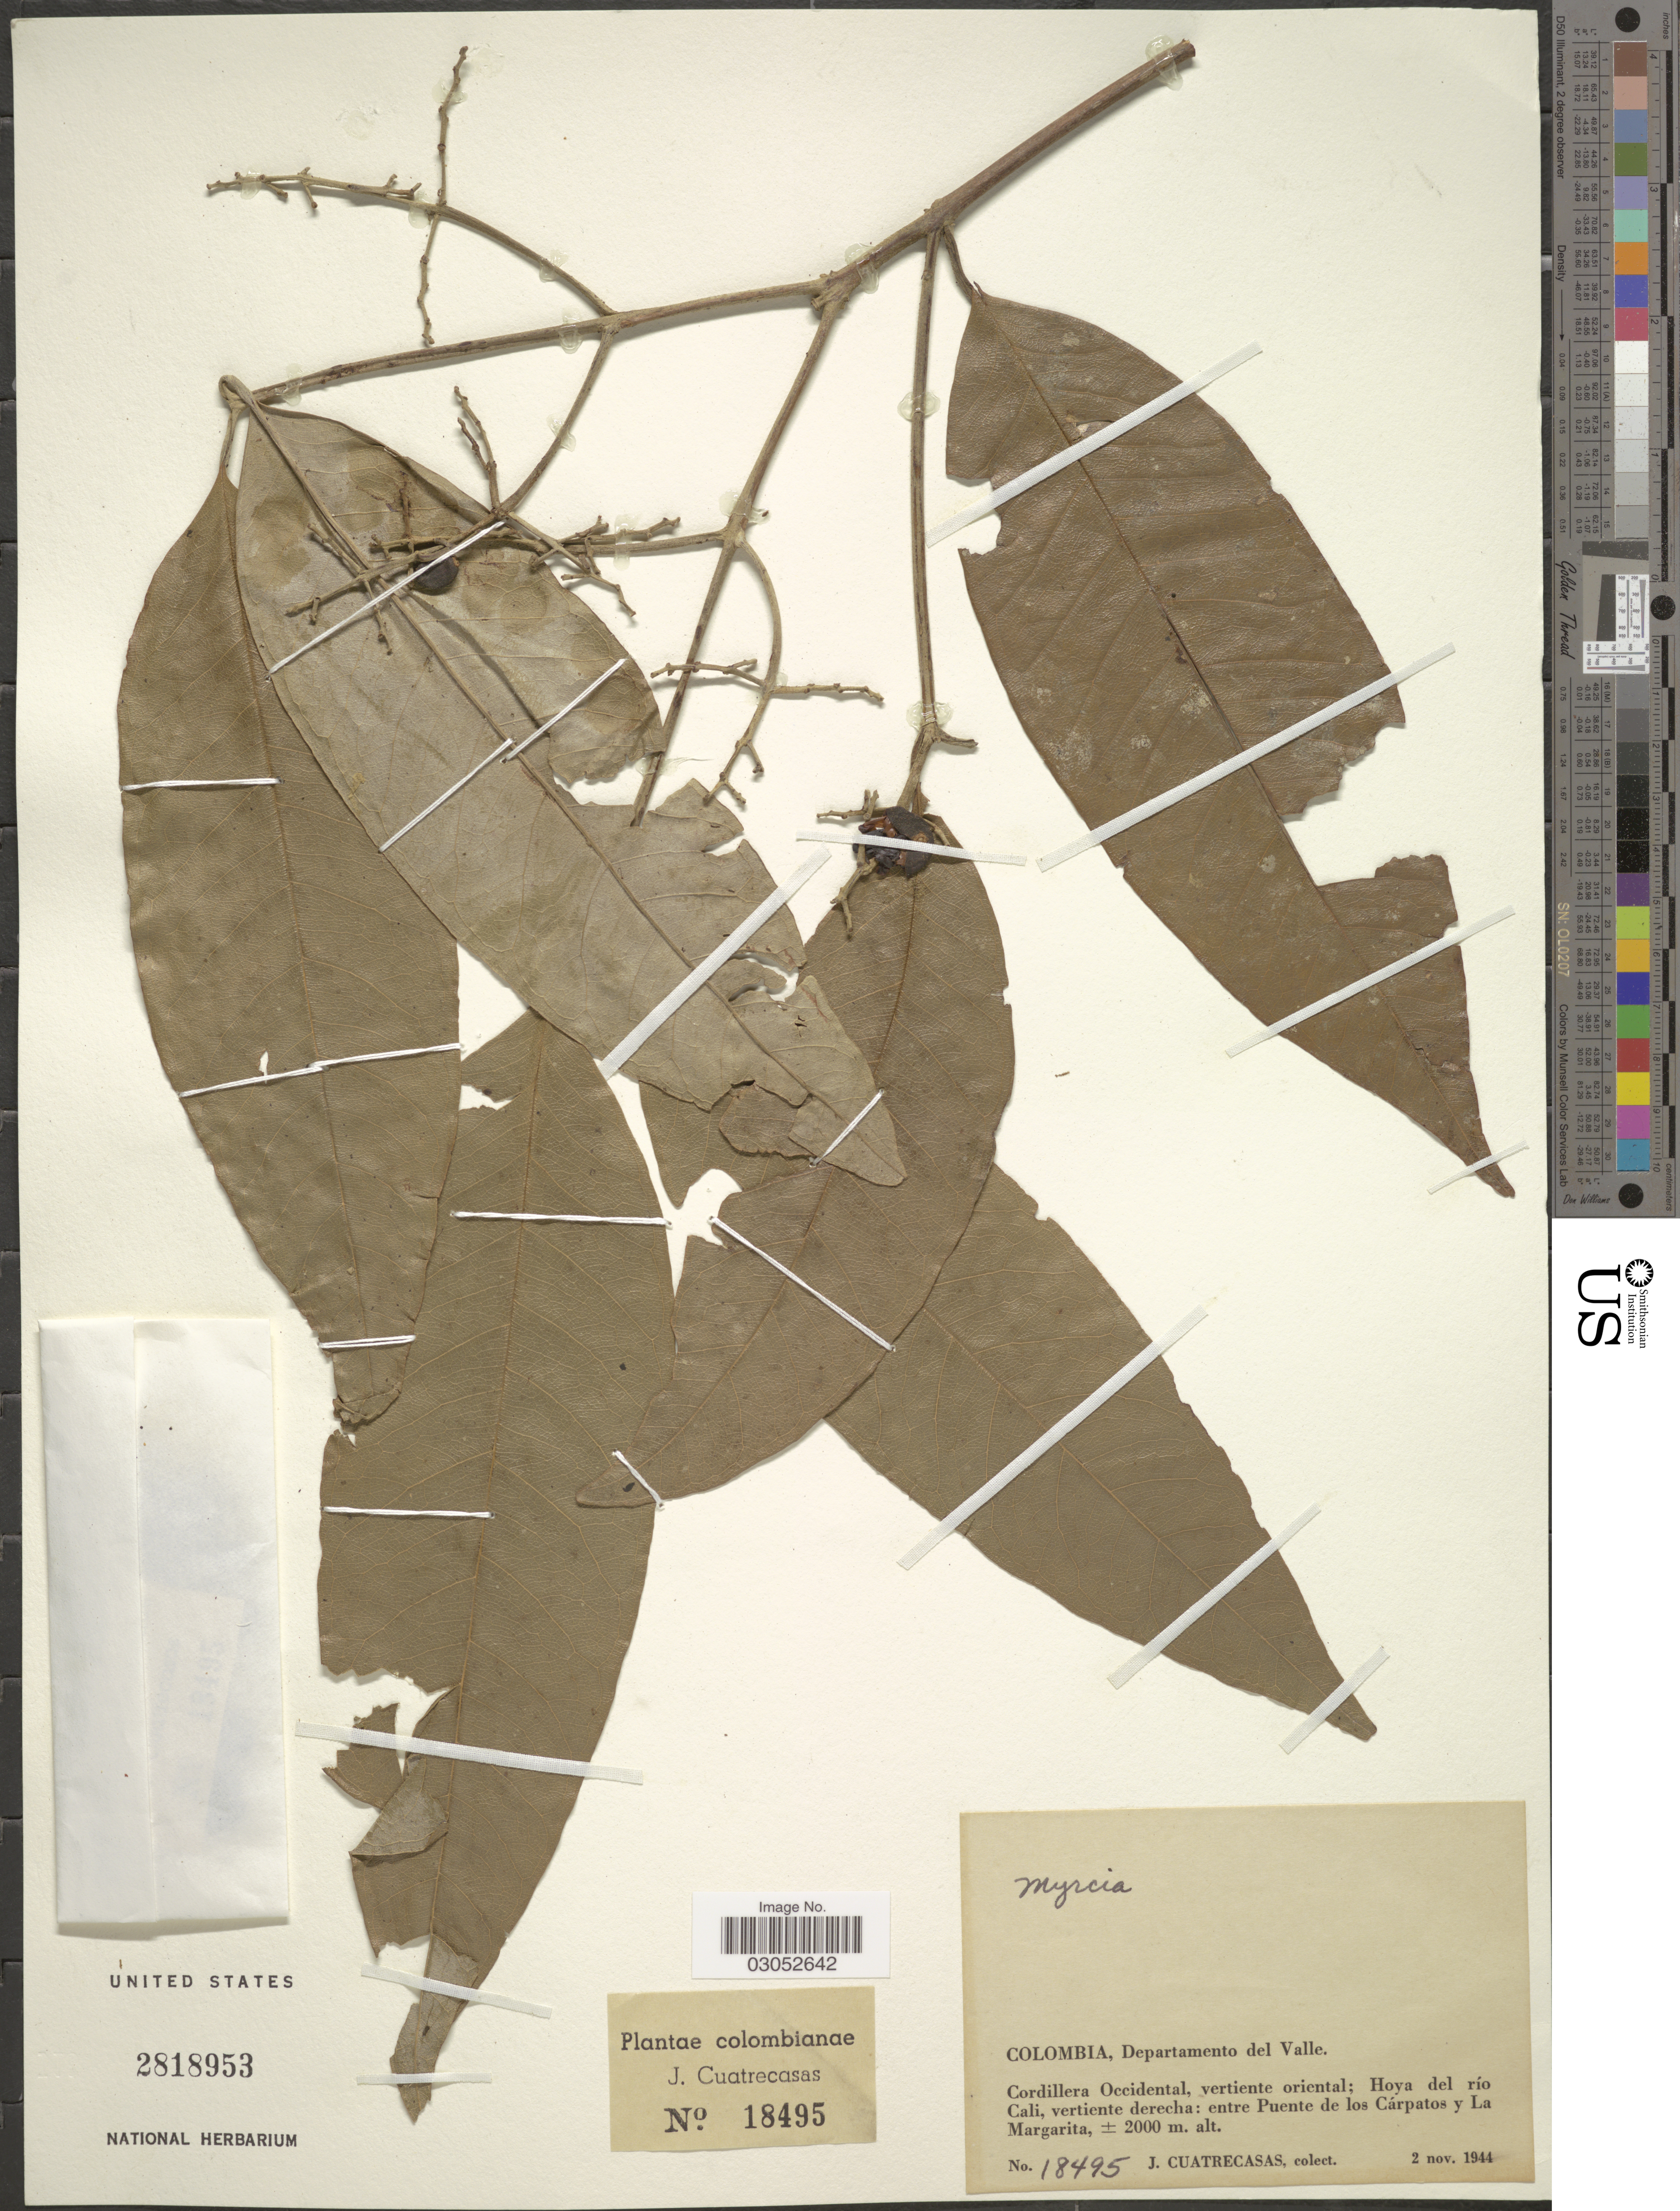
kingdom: Plantae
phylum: Tracheophyta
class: Magnoliopsida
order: Myrtales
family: Myrtaceae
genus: Myrcia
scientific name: Myrcia sp.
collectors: J. Cuatrecasas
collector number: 18495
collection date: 1944-11-02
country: Colombia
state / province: Valle del Cauca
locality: Departamento del Valle. Cordillera Occidental, vertiente oriental; hoya del río Cali, vertiente derecha: entre Puente de los Cárpatos y La Margarita.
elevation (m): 2000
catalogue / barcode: US 2818953